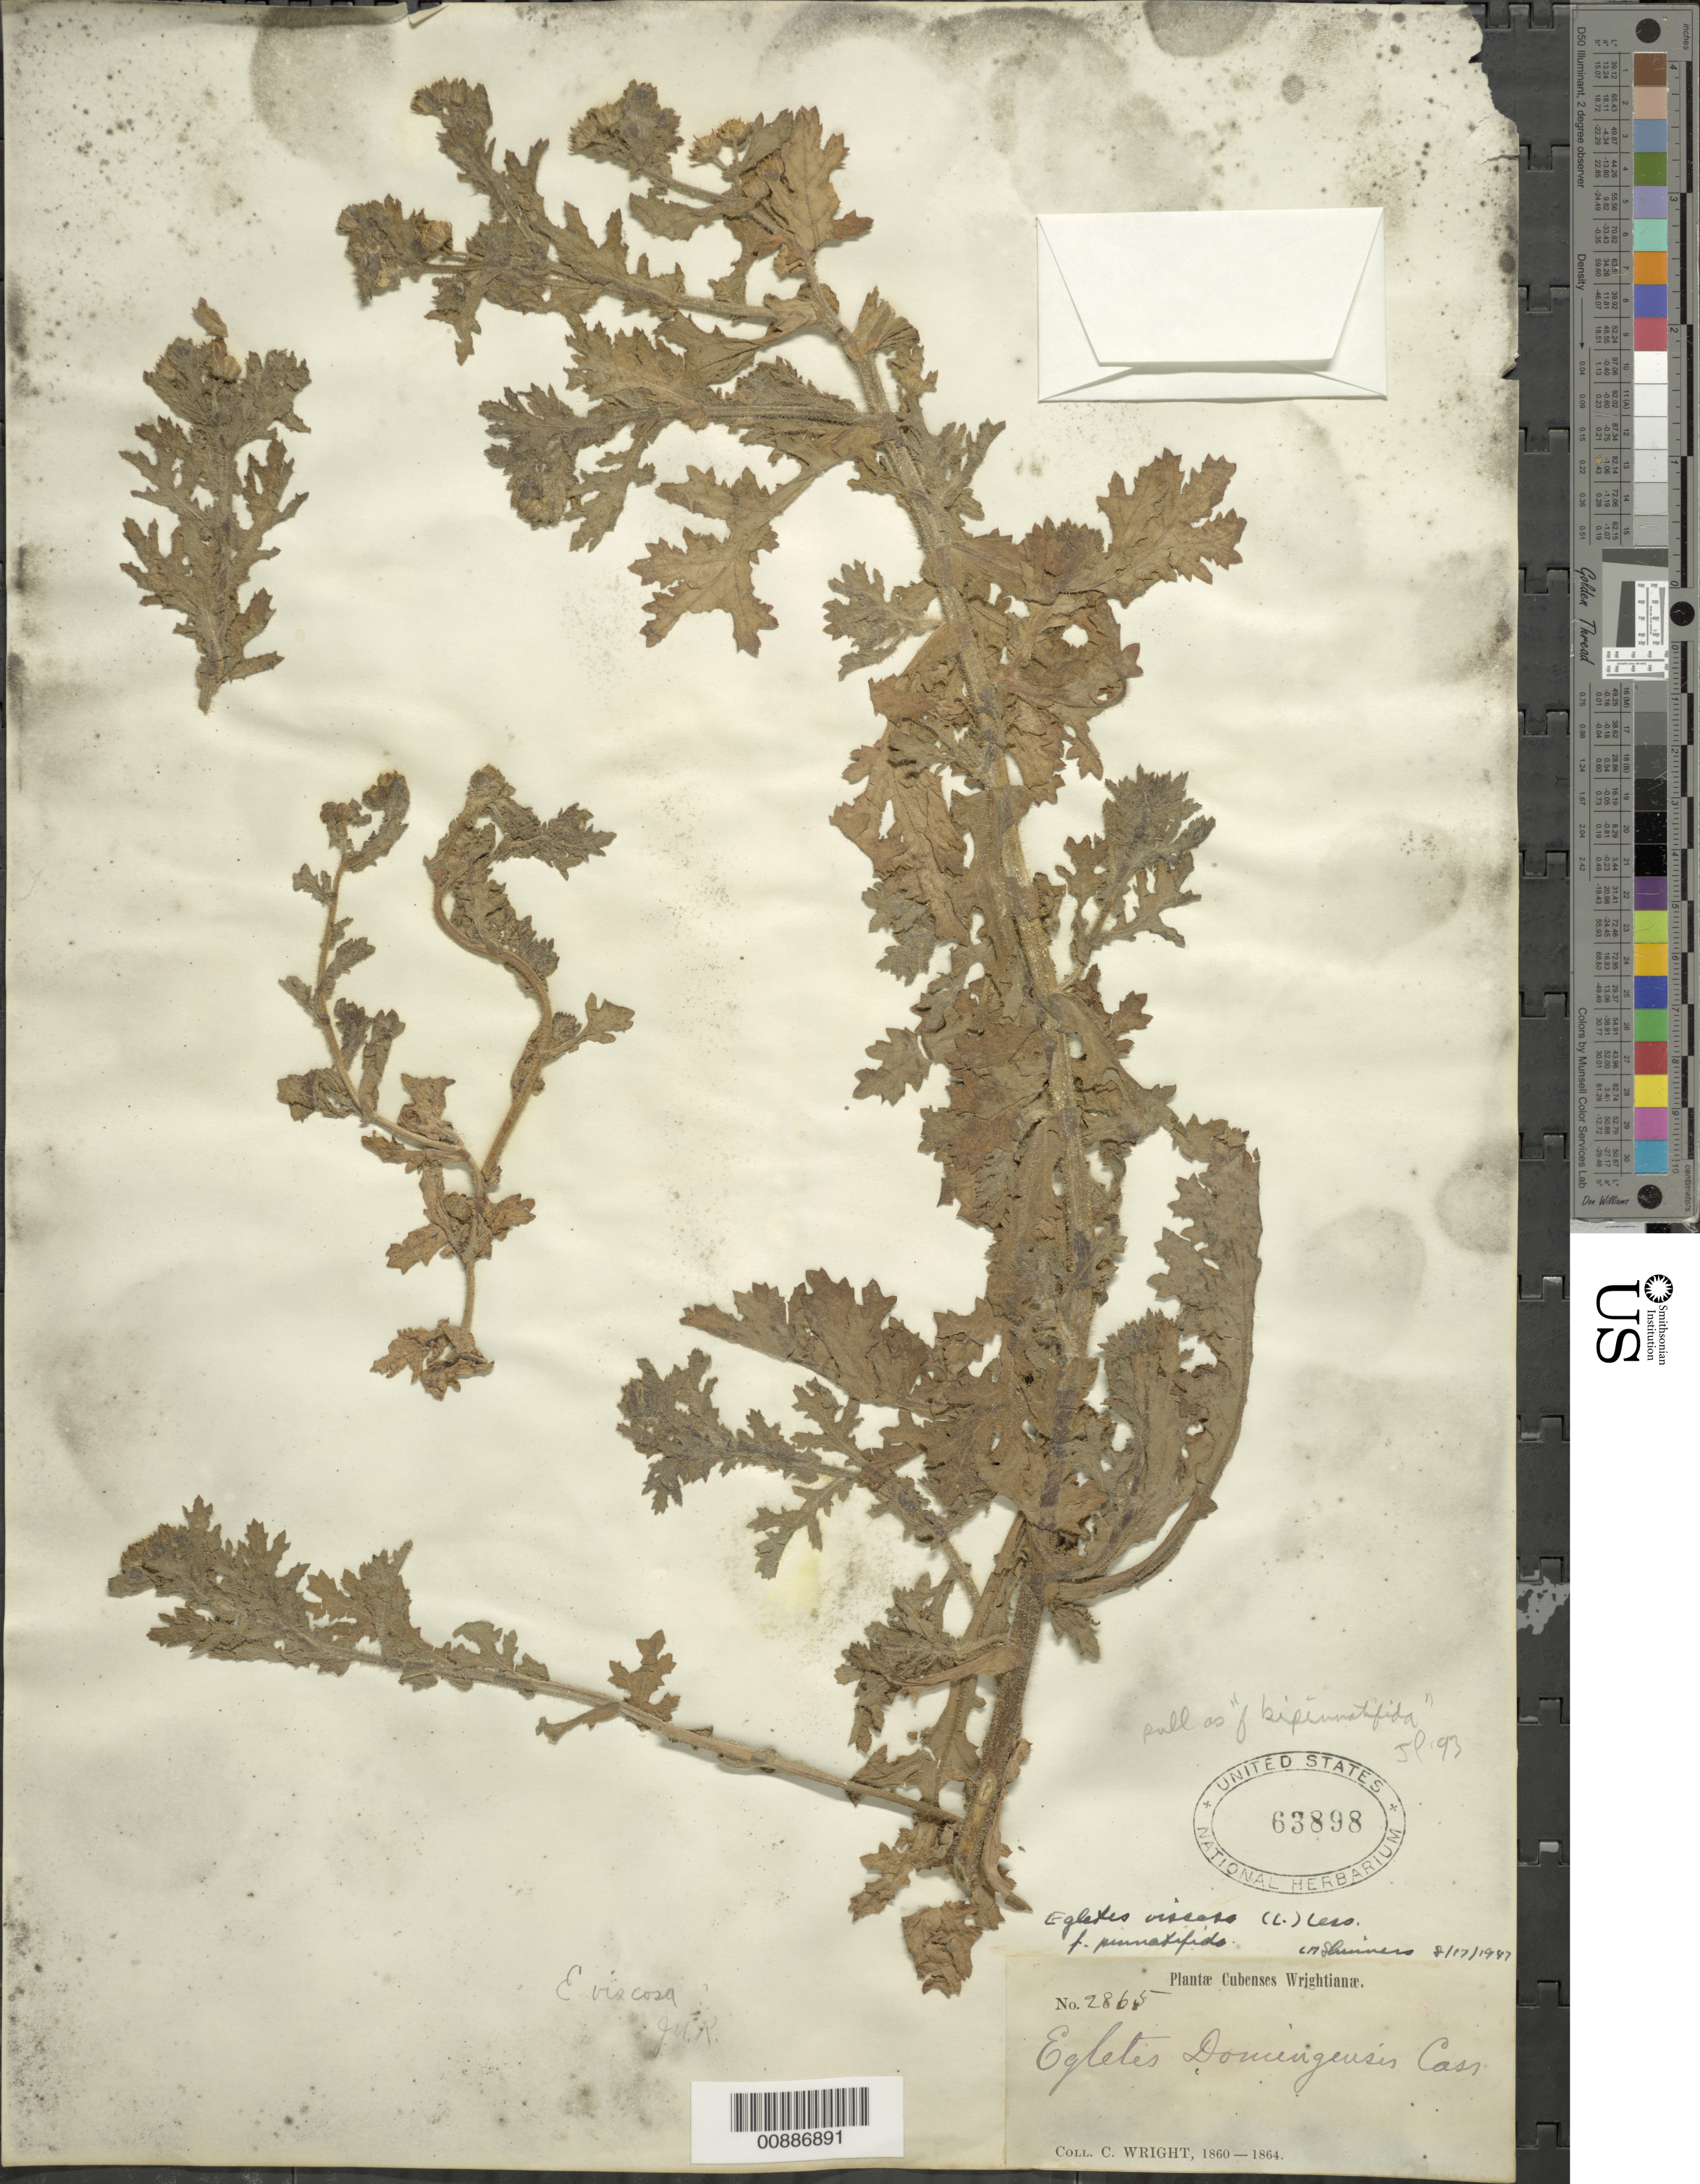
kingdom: Plantae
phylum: Tracheophyta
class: Magnoliopsida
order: Asterales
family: Asteraceae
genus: Egletes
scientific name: Egletes viscosa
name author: (L.) Less.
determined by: Shinners, L. H.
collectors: C. Wright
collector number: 2865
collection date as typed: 1860 to -- --- 1864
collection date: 1860/1864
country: Cuba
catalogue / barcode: US 638998